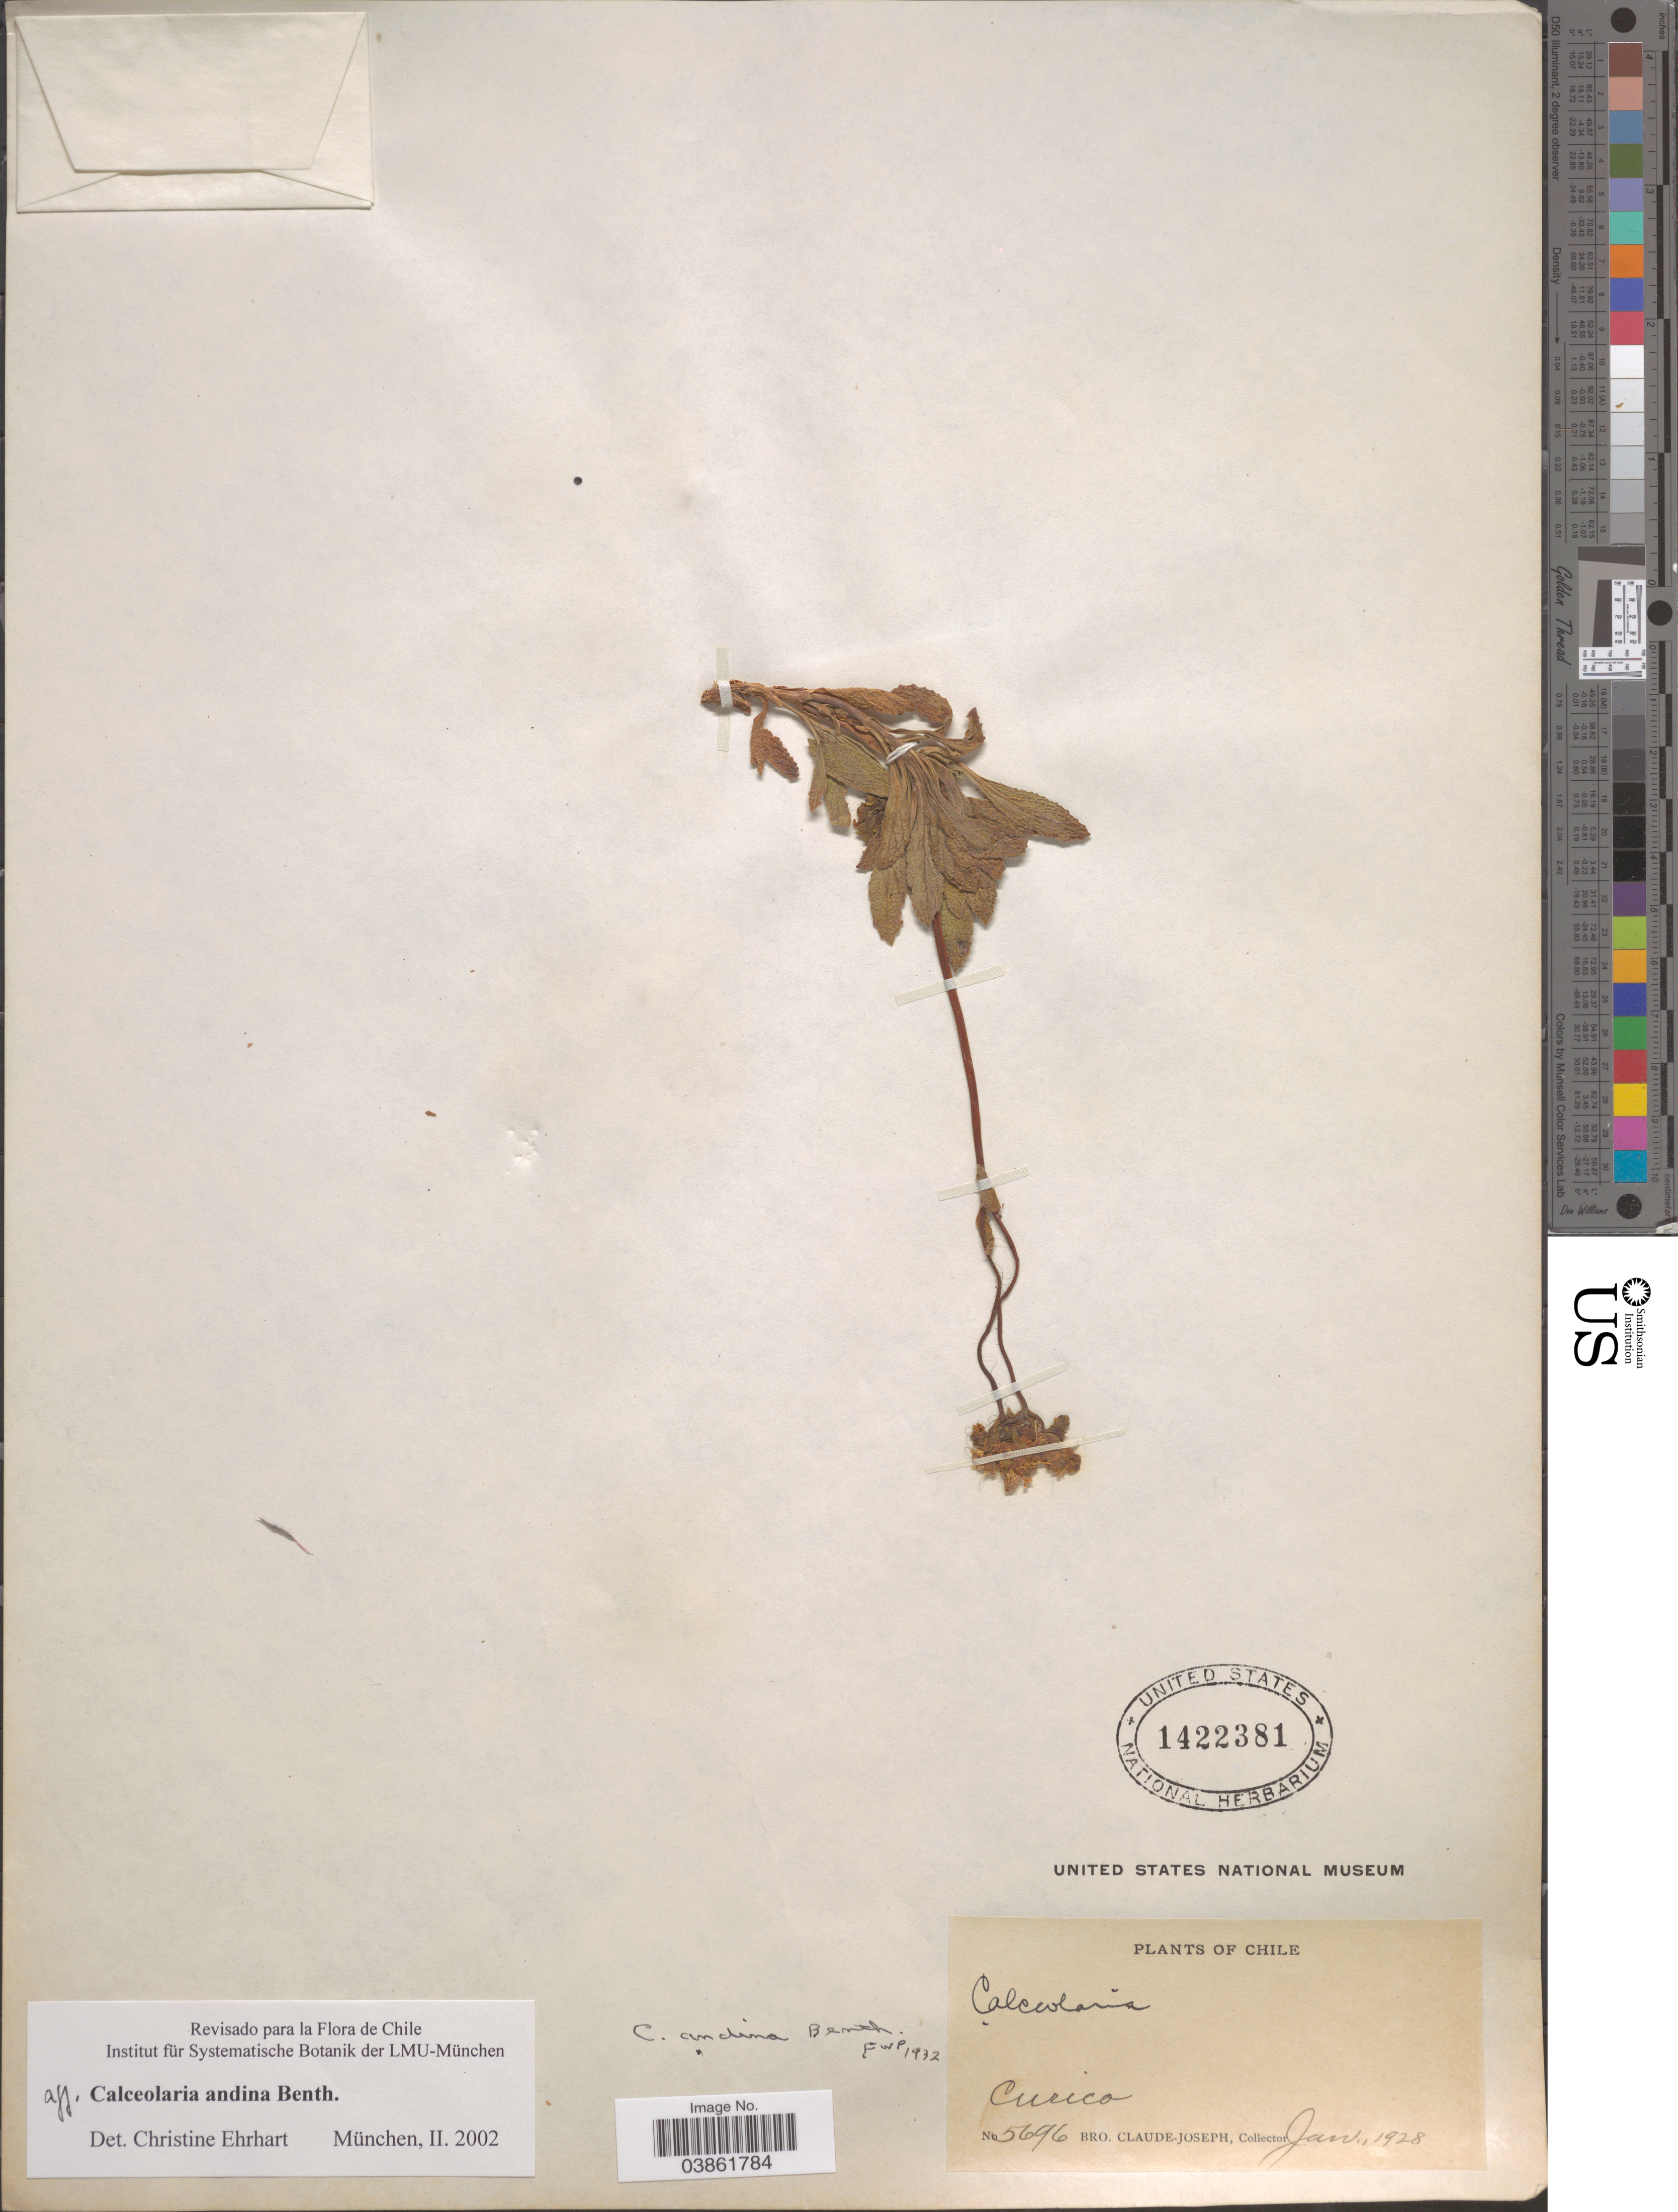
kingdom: Plantae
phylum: Tracheophyta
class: Magnoliopsida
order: Lamiales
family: Calceolariaceae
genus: Calceolaria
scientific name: Calceolaria andina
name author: Benth.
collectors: Bro. Claude-Joseph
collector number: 5696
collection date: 1928-01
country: Peru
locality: Curico.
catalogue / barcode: US 1422381